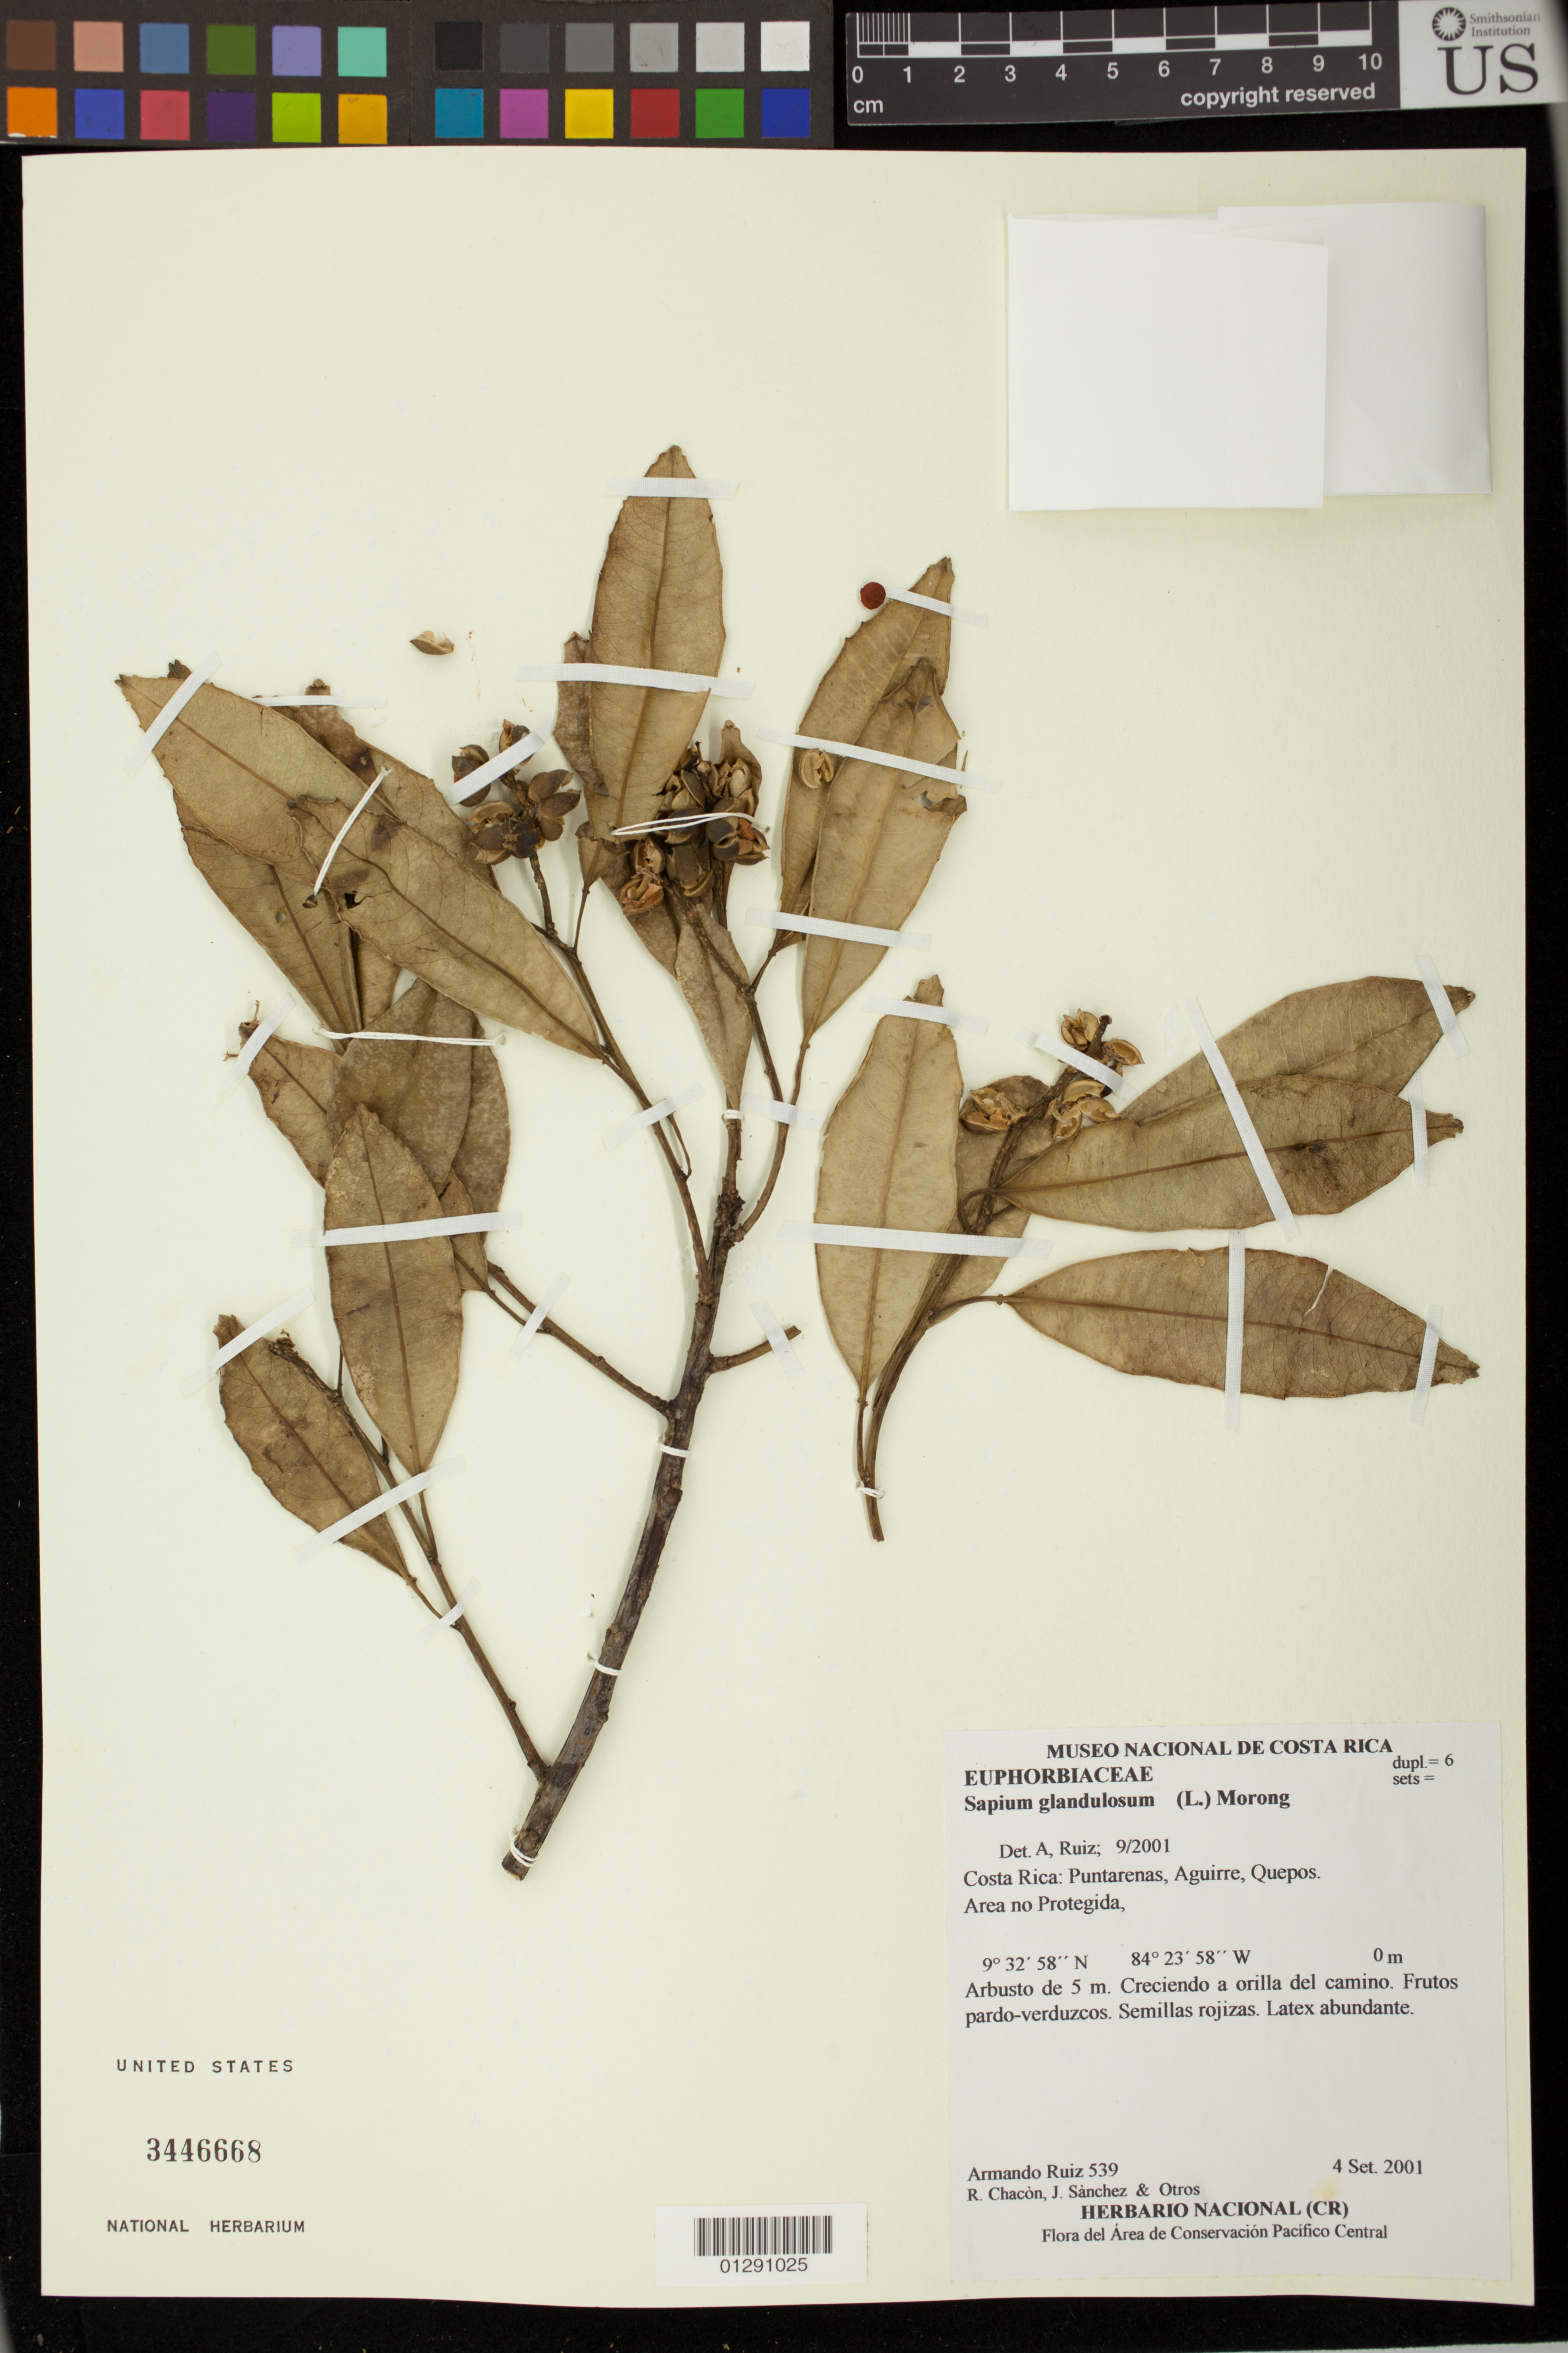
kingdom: Plantae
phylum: Tracheophyta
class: Magnoliopsida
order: Malpighiales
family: Euphorbiaceae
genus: Sapium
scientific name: Sapium glandulosum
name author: (L.) Morong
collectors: A. Ruiz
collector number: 539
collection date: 2001-09-04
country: Costa Rica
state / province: Puntarenas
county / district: Quepos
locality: Aguirre, Area no Protegida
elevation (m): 0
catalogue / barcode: US 3446668